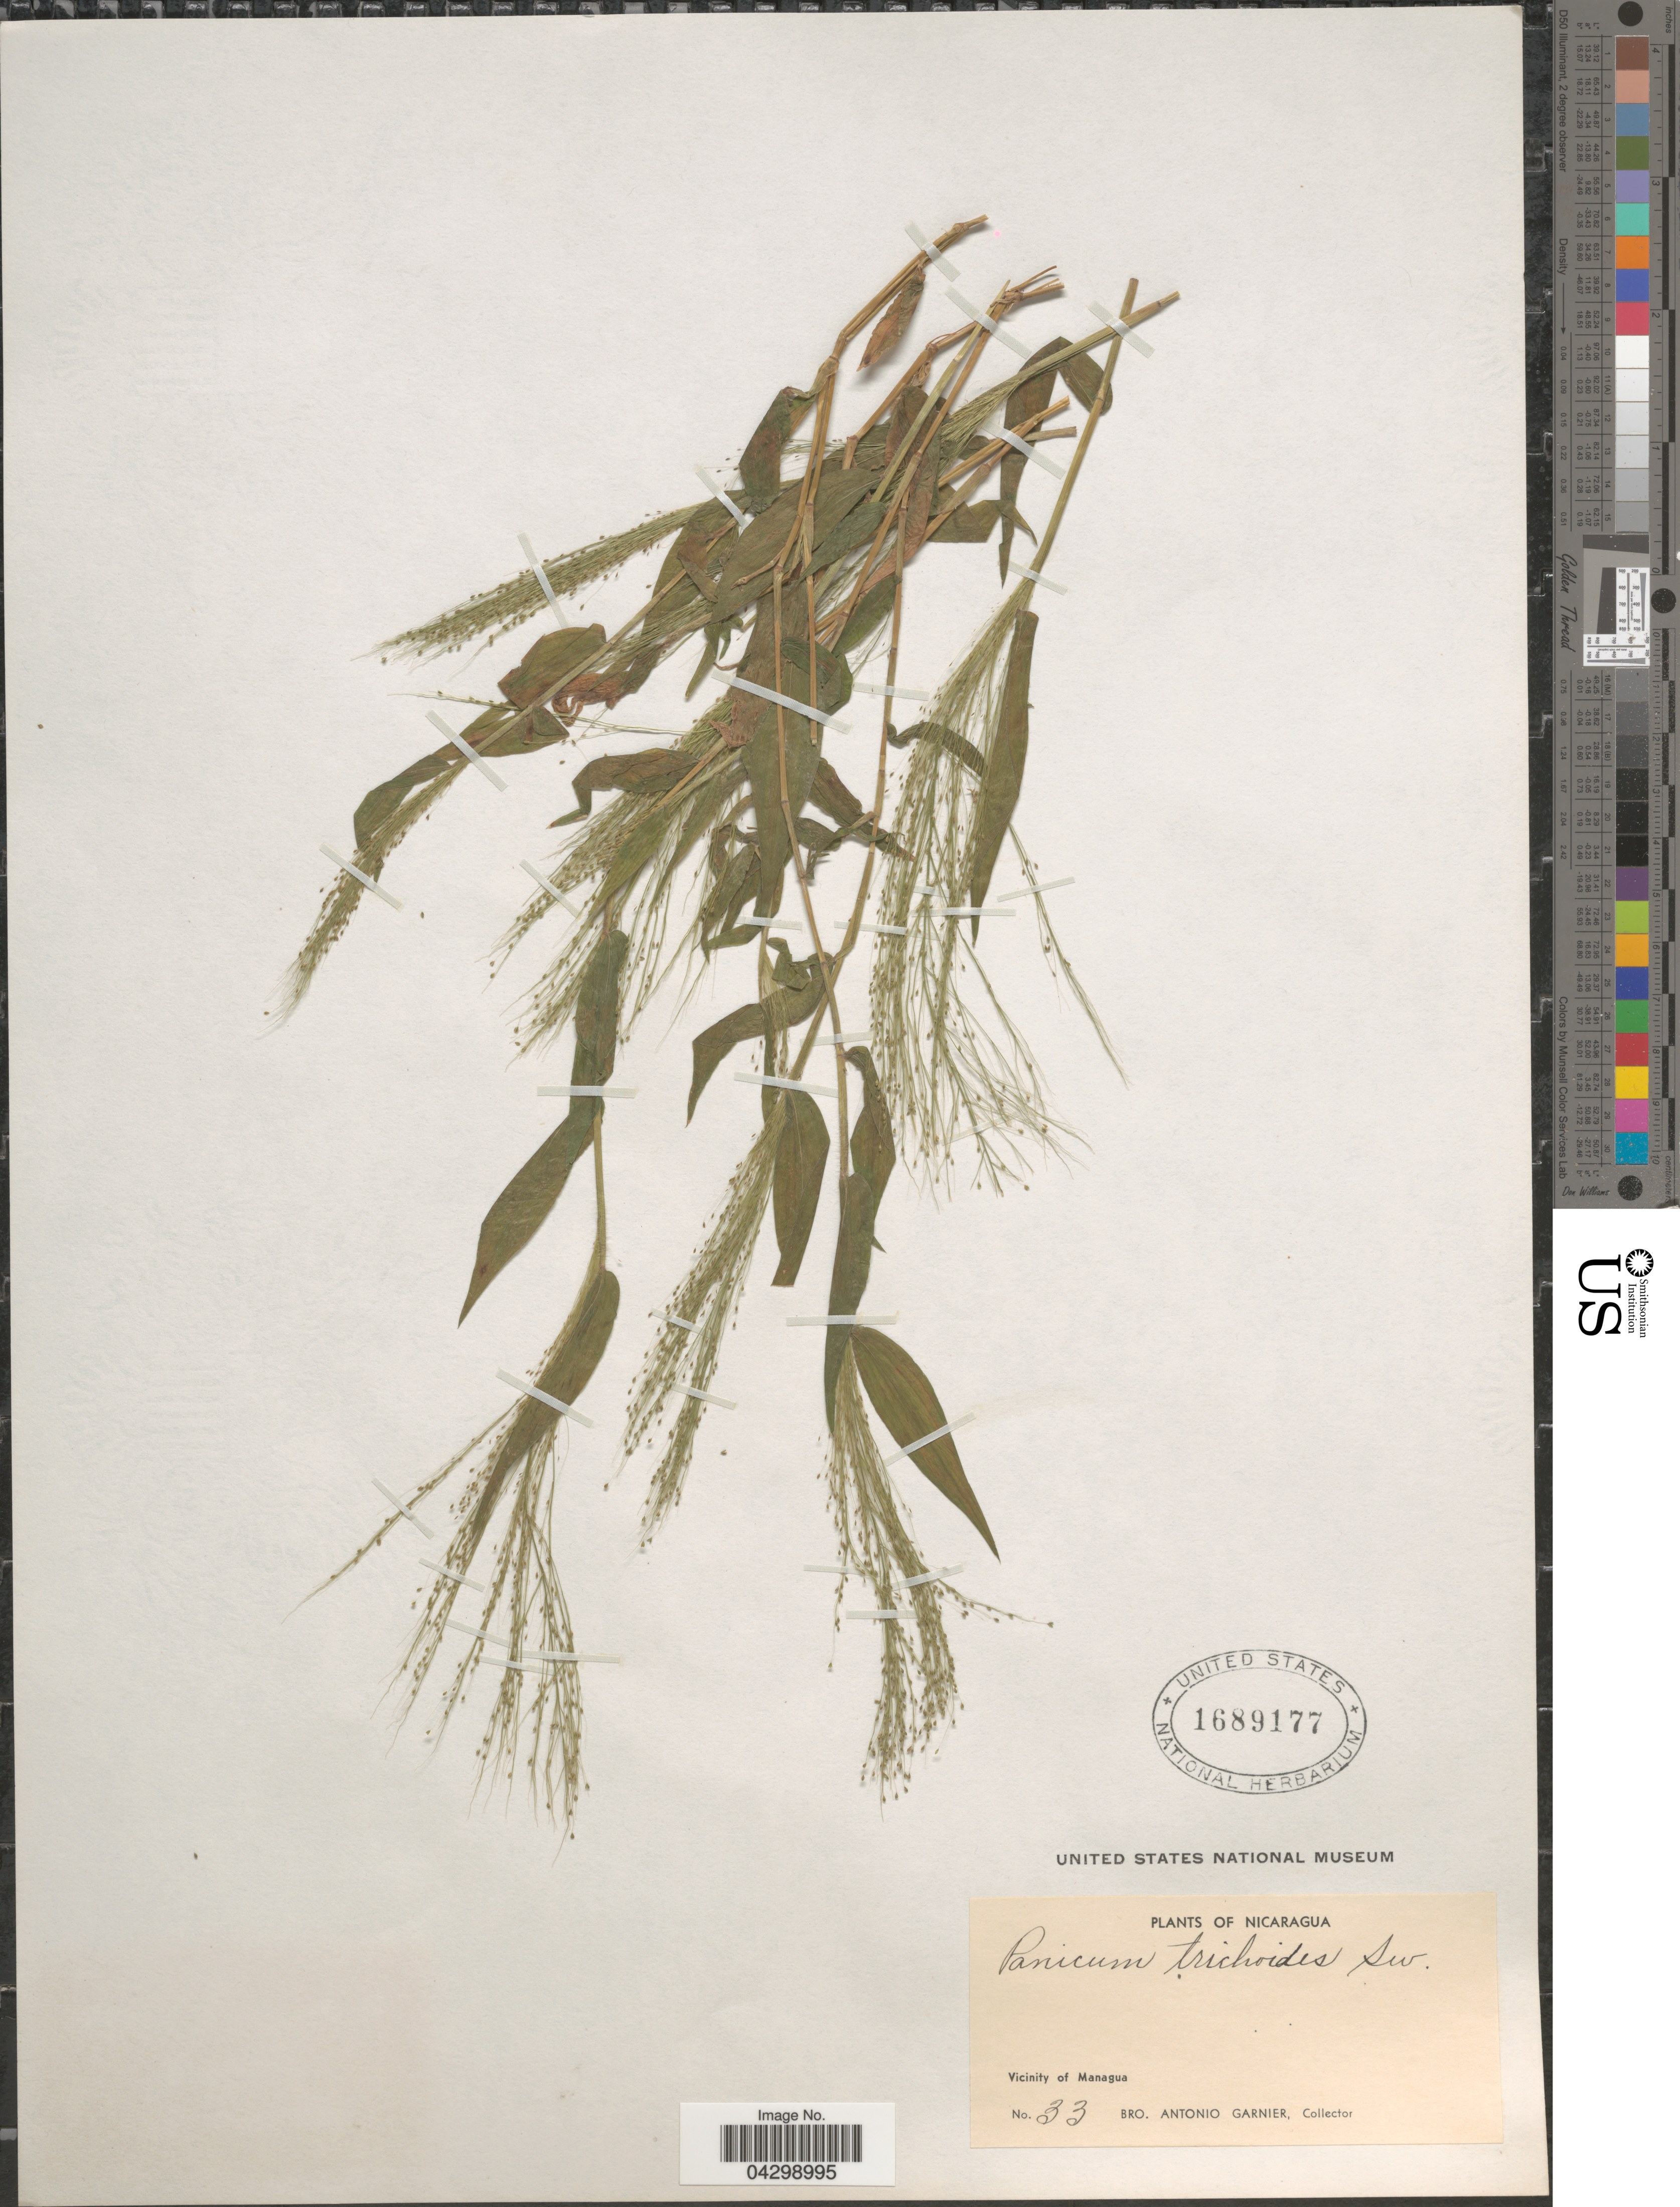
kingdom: Plantae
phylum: Tracheophyta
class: Liliopsida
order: Poales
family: Poaceae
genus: Panicum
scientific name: Panicum trichoides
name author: Sw.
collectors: Bro. A. Garnier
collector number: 33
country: Nicaragua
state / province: Managua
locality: Vicinity of Managua.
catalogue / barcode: US 1689177